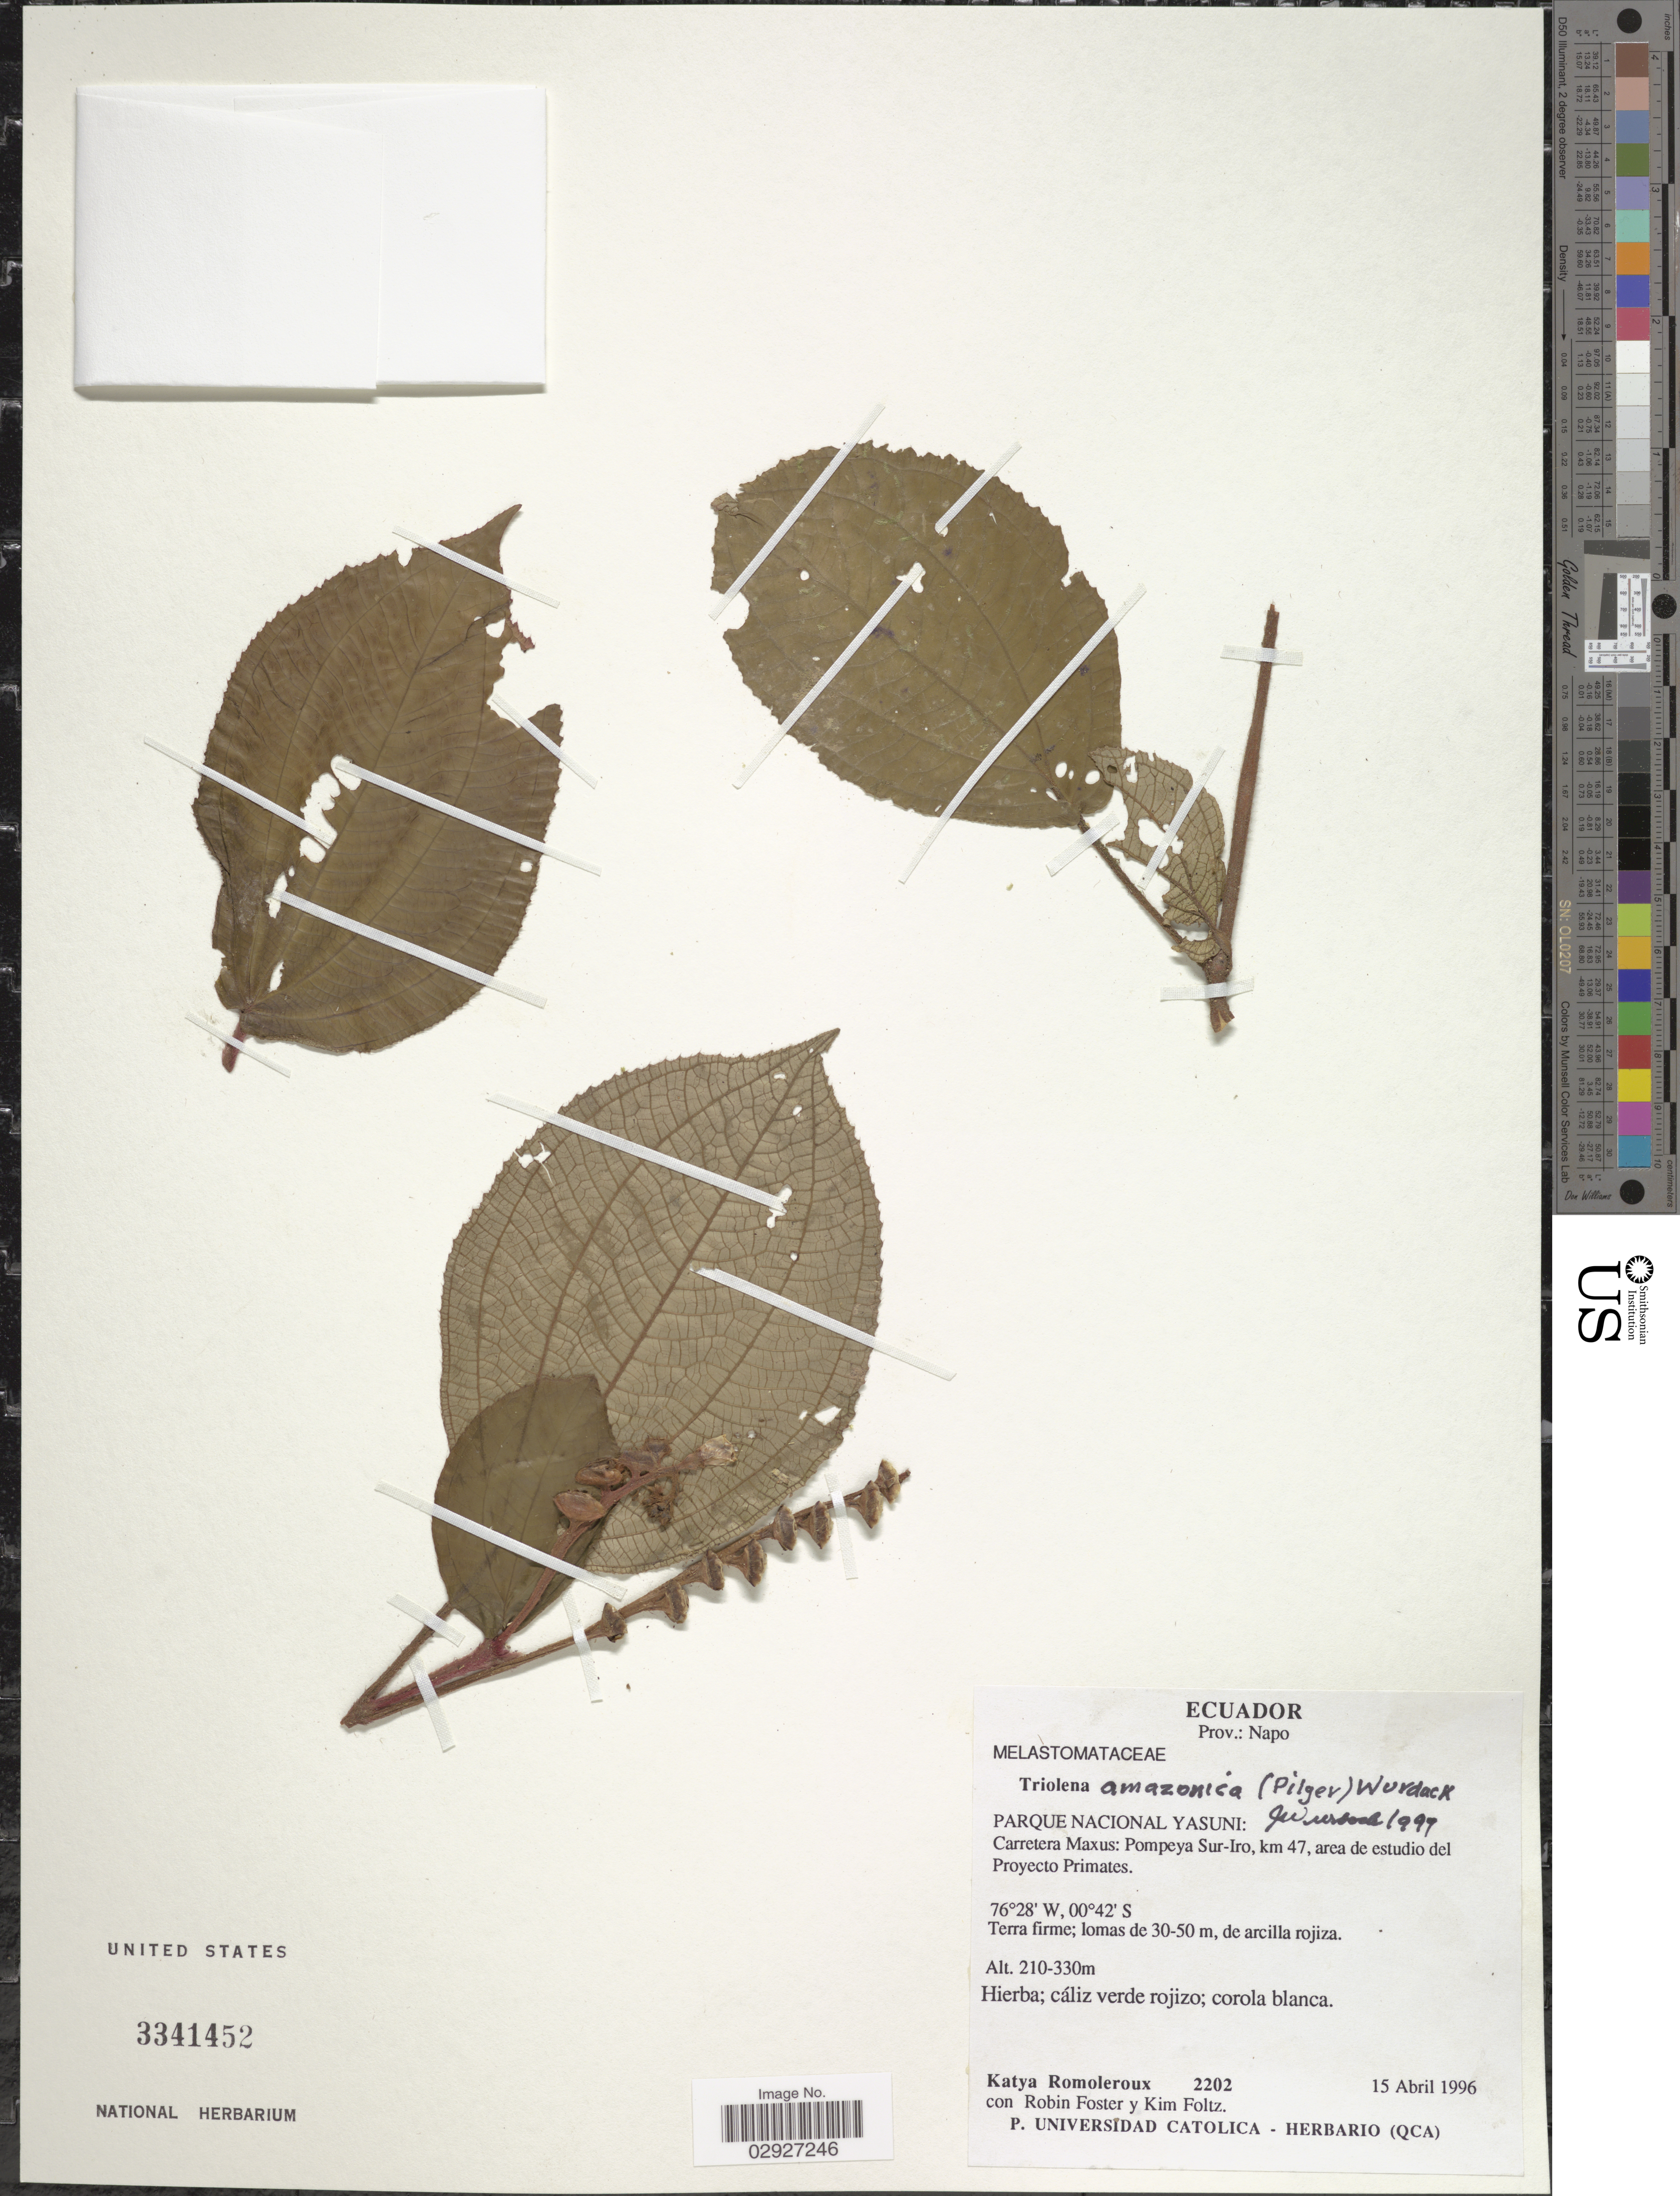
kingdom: Plantae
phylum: Tracheophyta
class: Magnoliopsida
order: Myrtales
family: Melastomataceae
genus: Triolena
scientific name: Triolena amazonica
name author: (Pilg.)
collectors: K. Romoleroux, R. B. Foster & K. Foltz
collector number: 2202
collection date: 1996-04-15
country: Ecuador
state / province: Napo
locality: Parque Nacional Yasuni, Carretera Maxus, Pompeya Sur-Iro, km 47, area de estudio del Proyecto Primates.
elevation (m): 210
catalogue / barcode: US 3341452